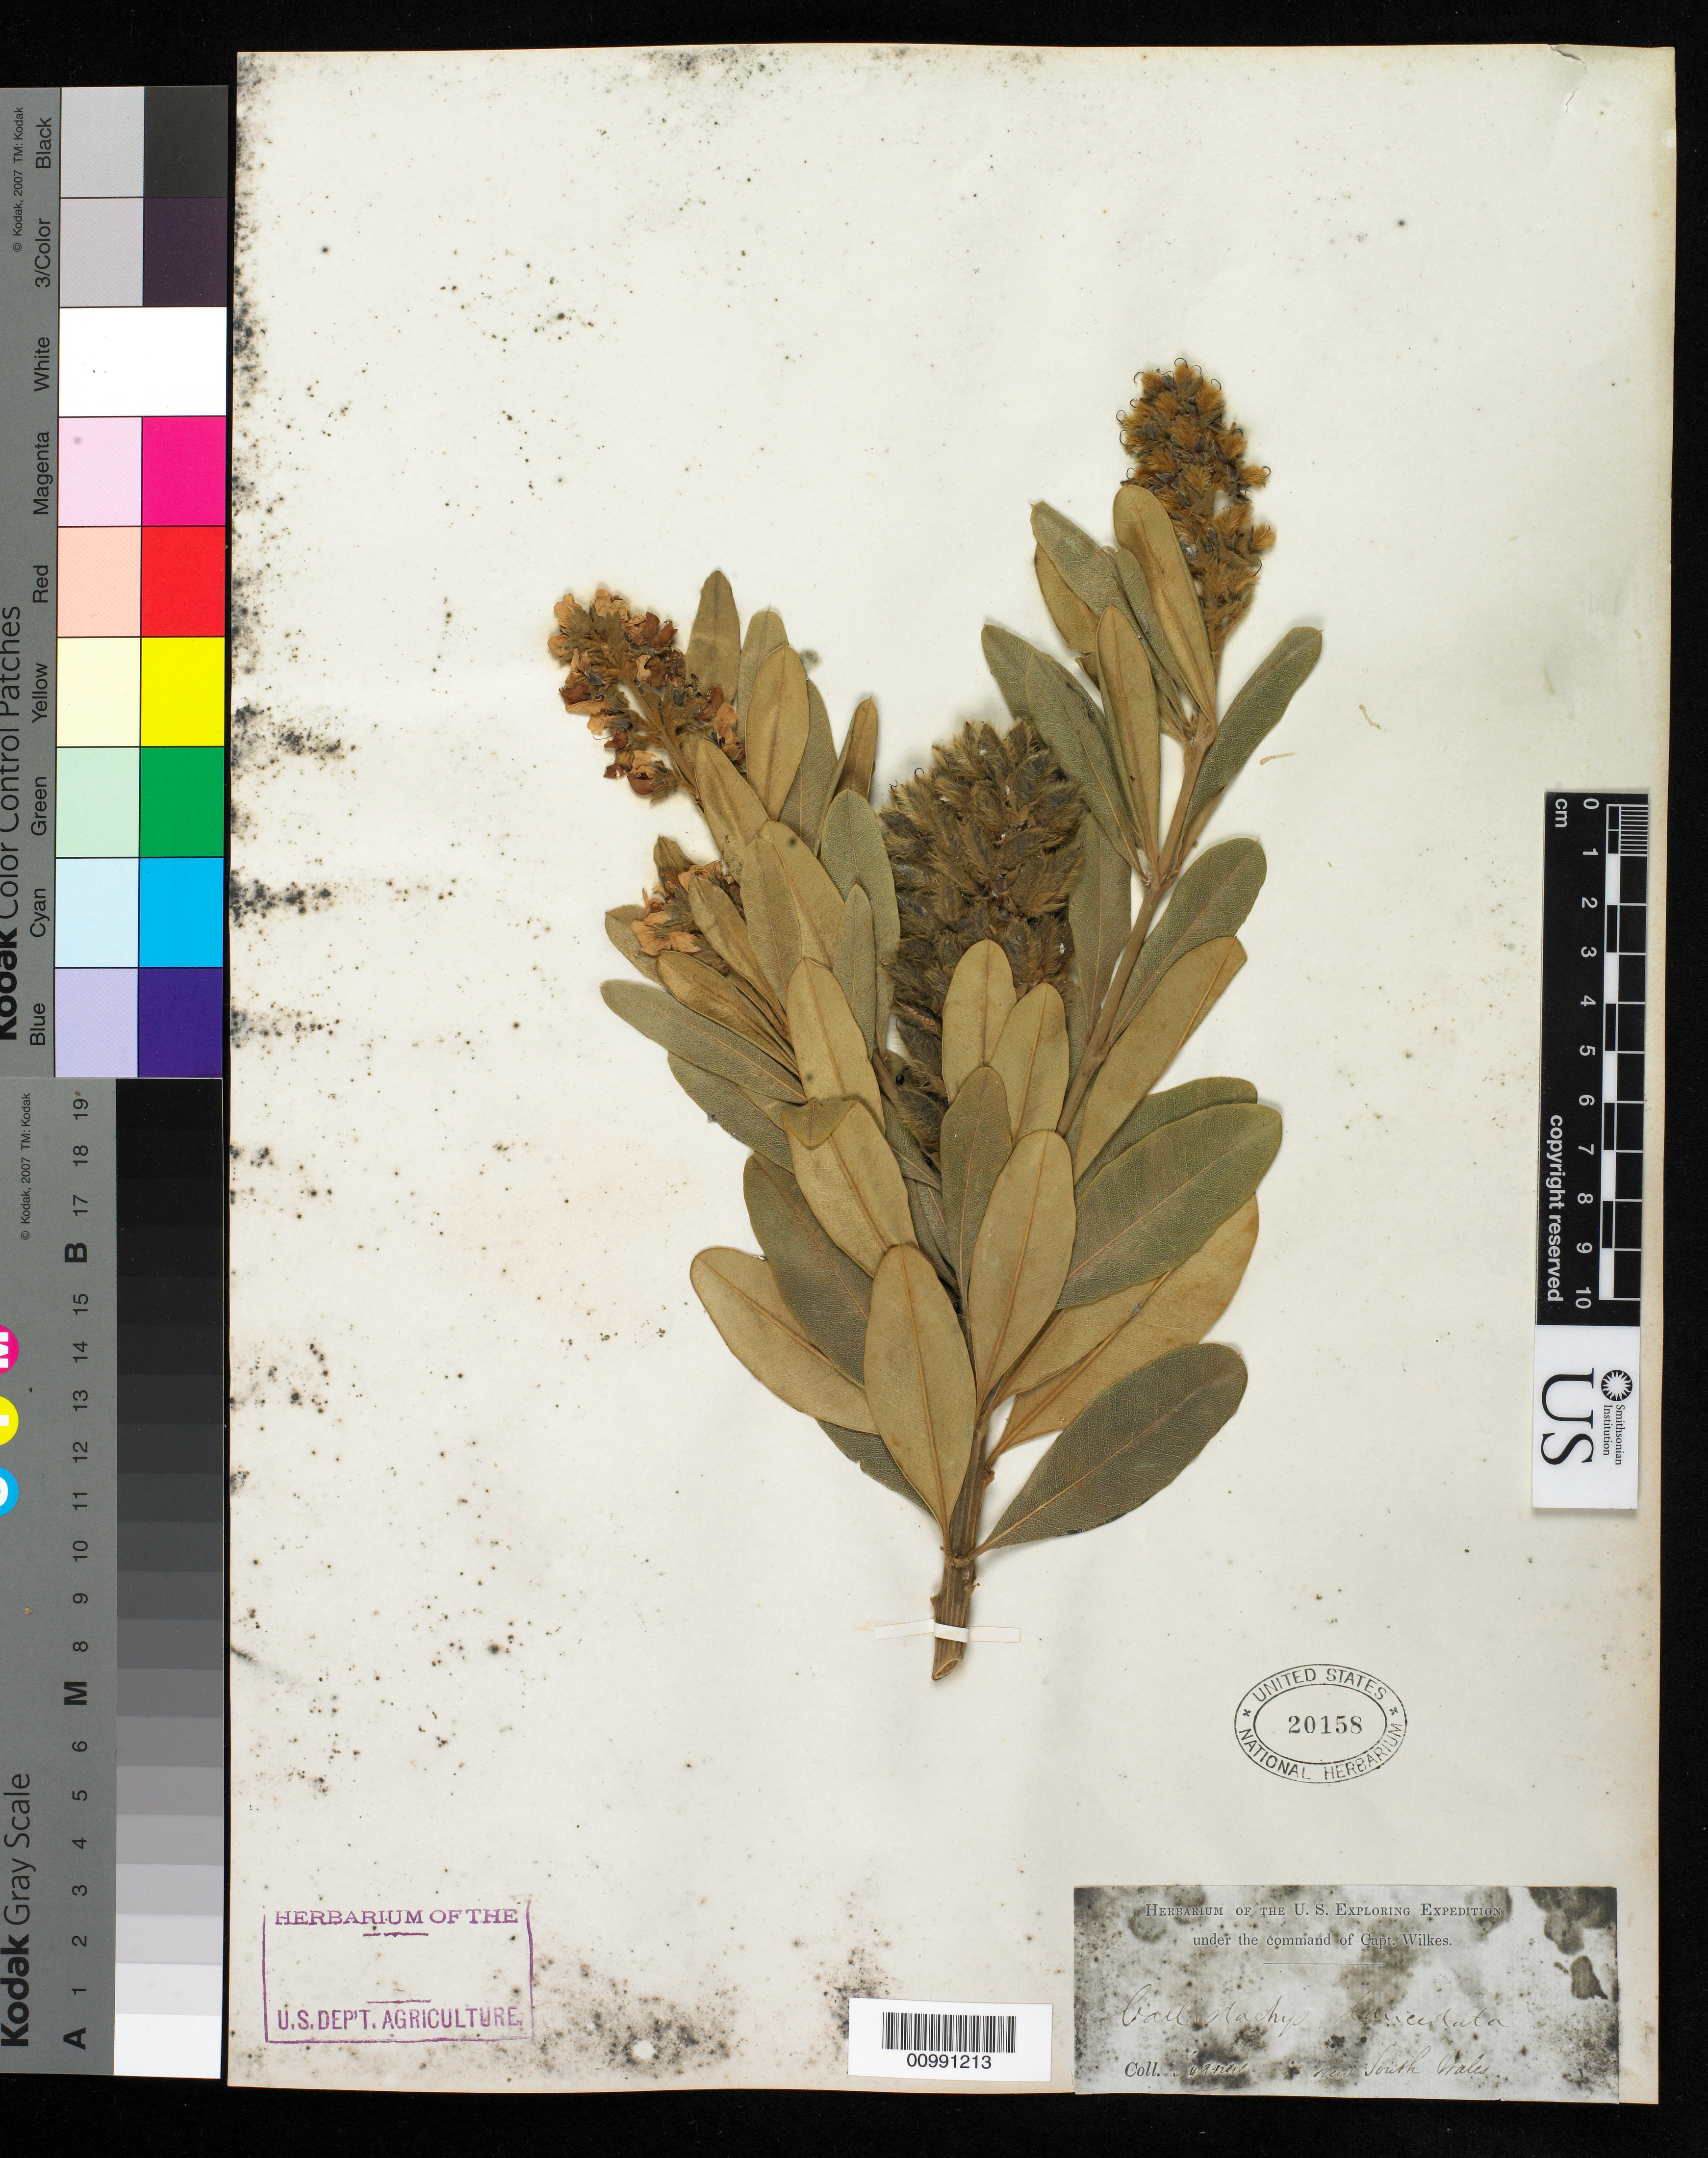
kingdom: Plantae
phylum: Tracheophyta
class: Magnoliopsida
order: Fabales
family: Fabaceae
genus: Callistachys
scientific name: Callistachys lanceolata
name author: Vent.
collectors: Wilkes Explor. Exped.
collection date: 1838/1842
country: Australia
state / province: New South Wales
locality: Sydney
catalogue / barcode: US 20158